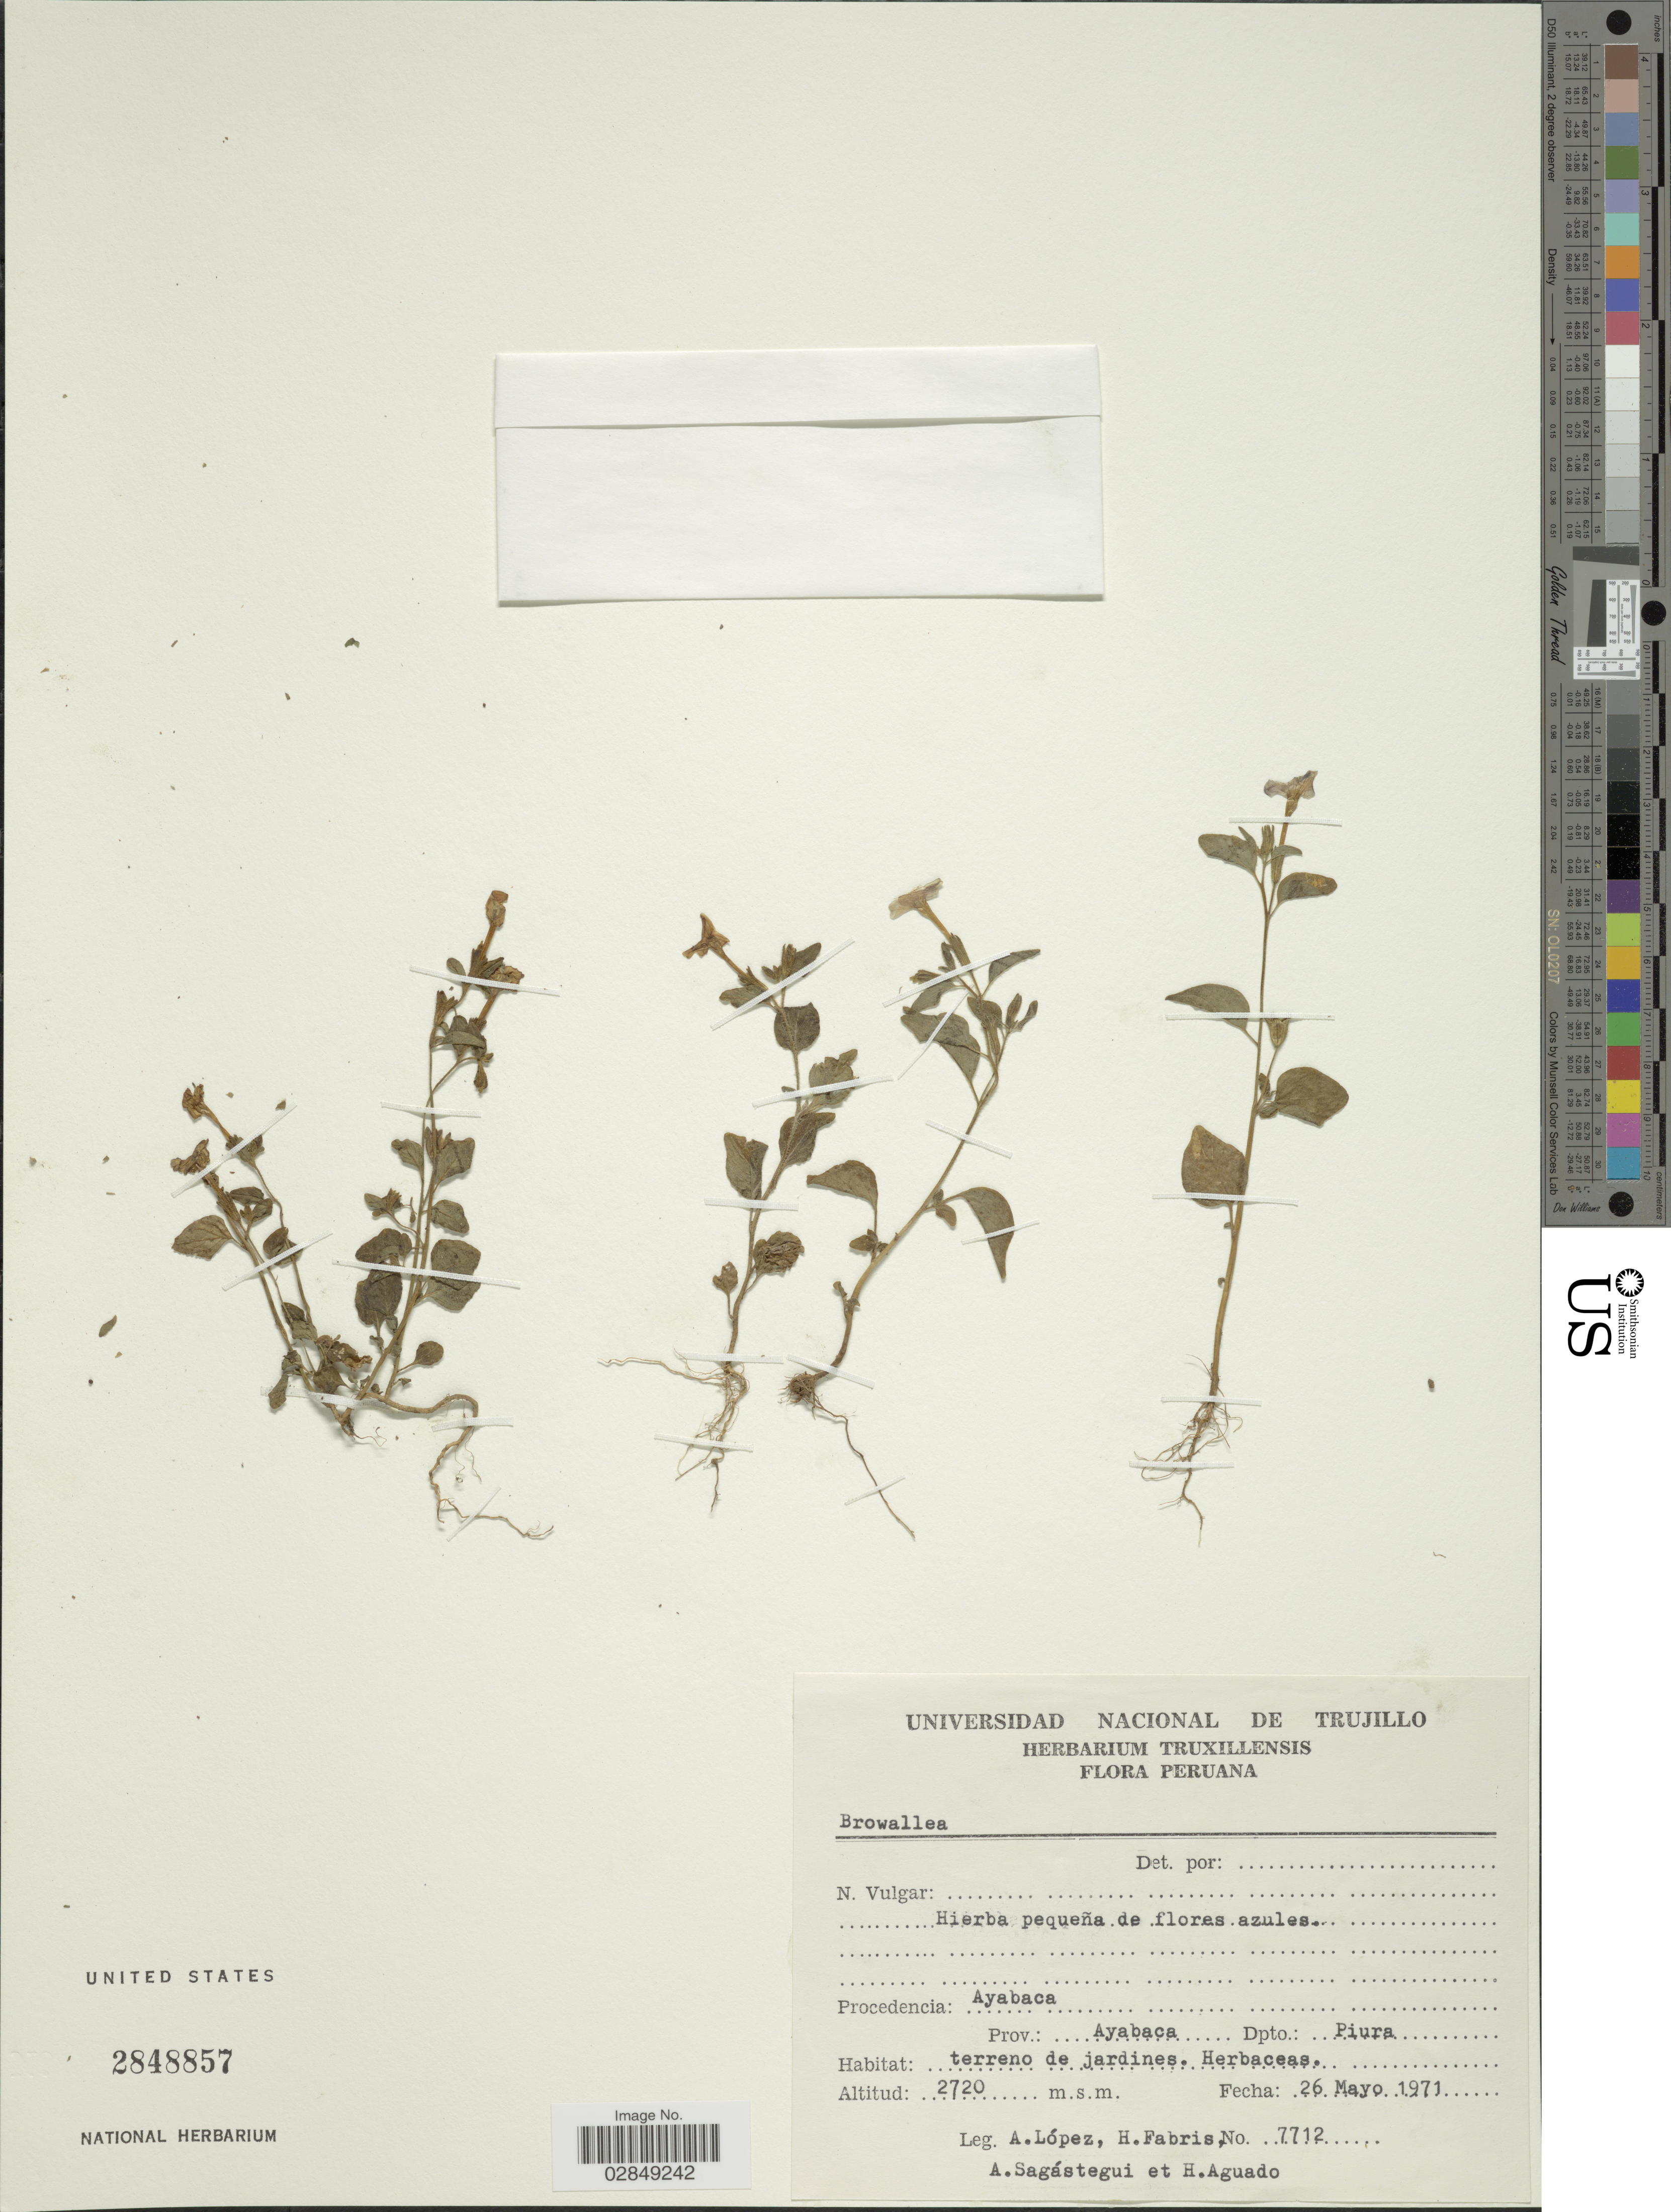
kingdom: Plantae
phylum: Tracheophyta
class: Magnoliopsida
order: Solanales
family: Solanaceae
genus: Browallia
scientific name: Browallia sp.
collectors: A. López, H. Fabris, A. Sagastegui & H. Aguado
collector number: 7712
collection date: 1971-05-26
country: Peru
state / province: Piura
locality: Ayabaca. Prov.: Ayabaca. Dpto.: Piura.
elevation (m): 2750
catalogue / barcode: US 2848857